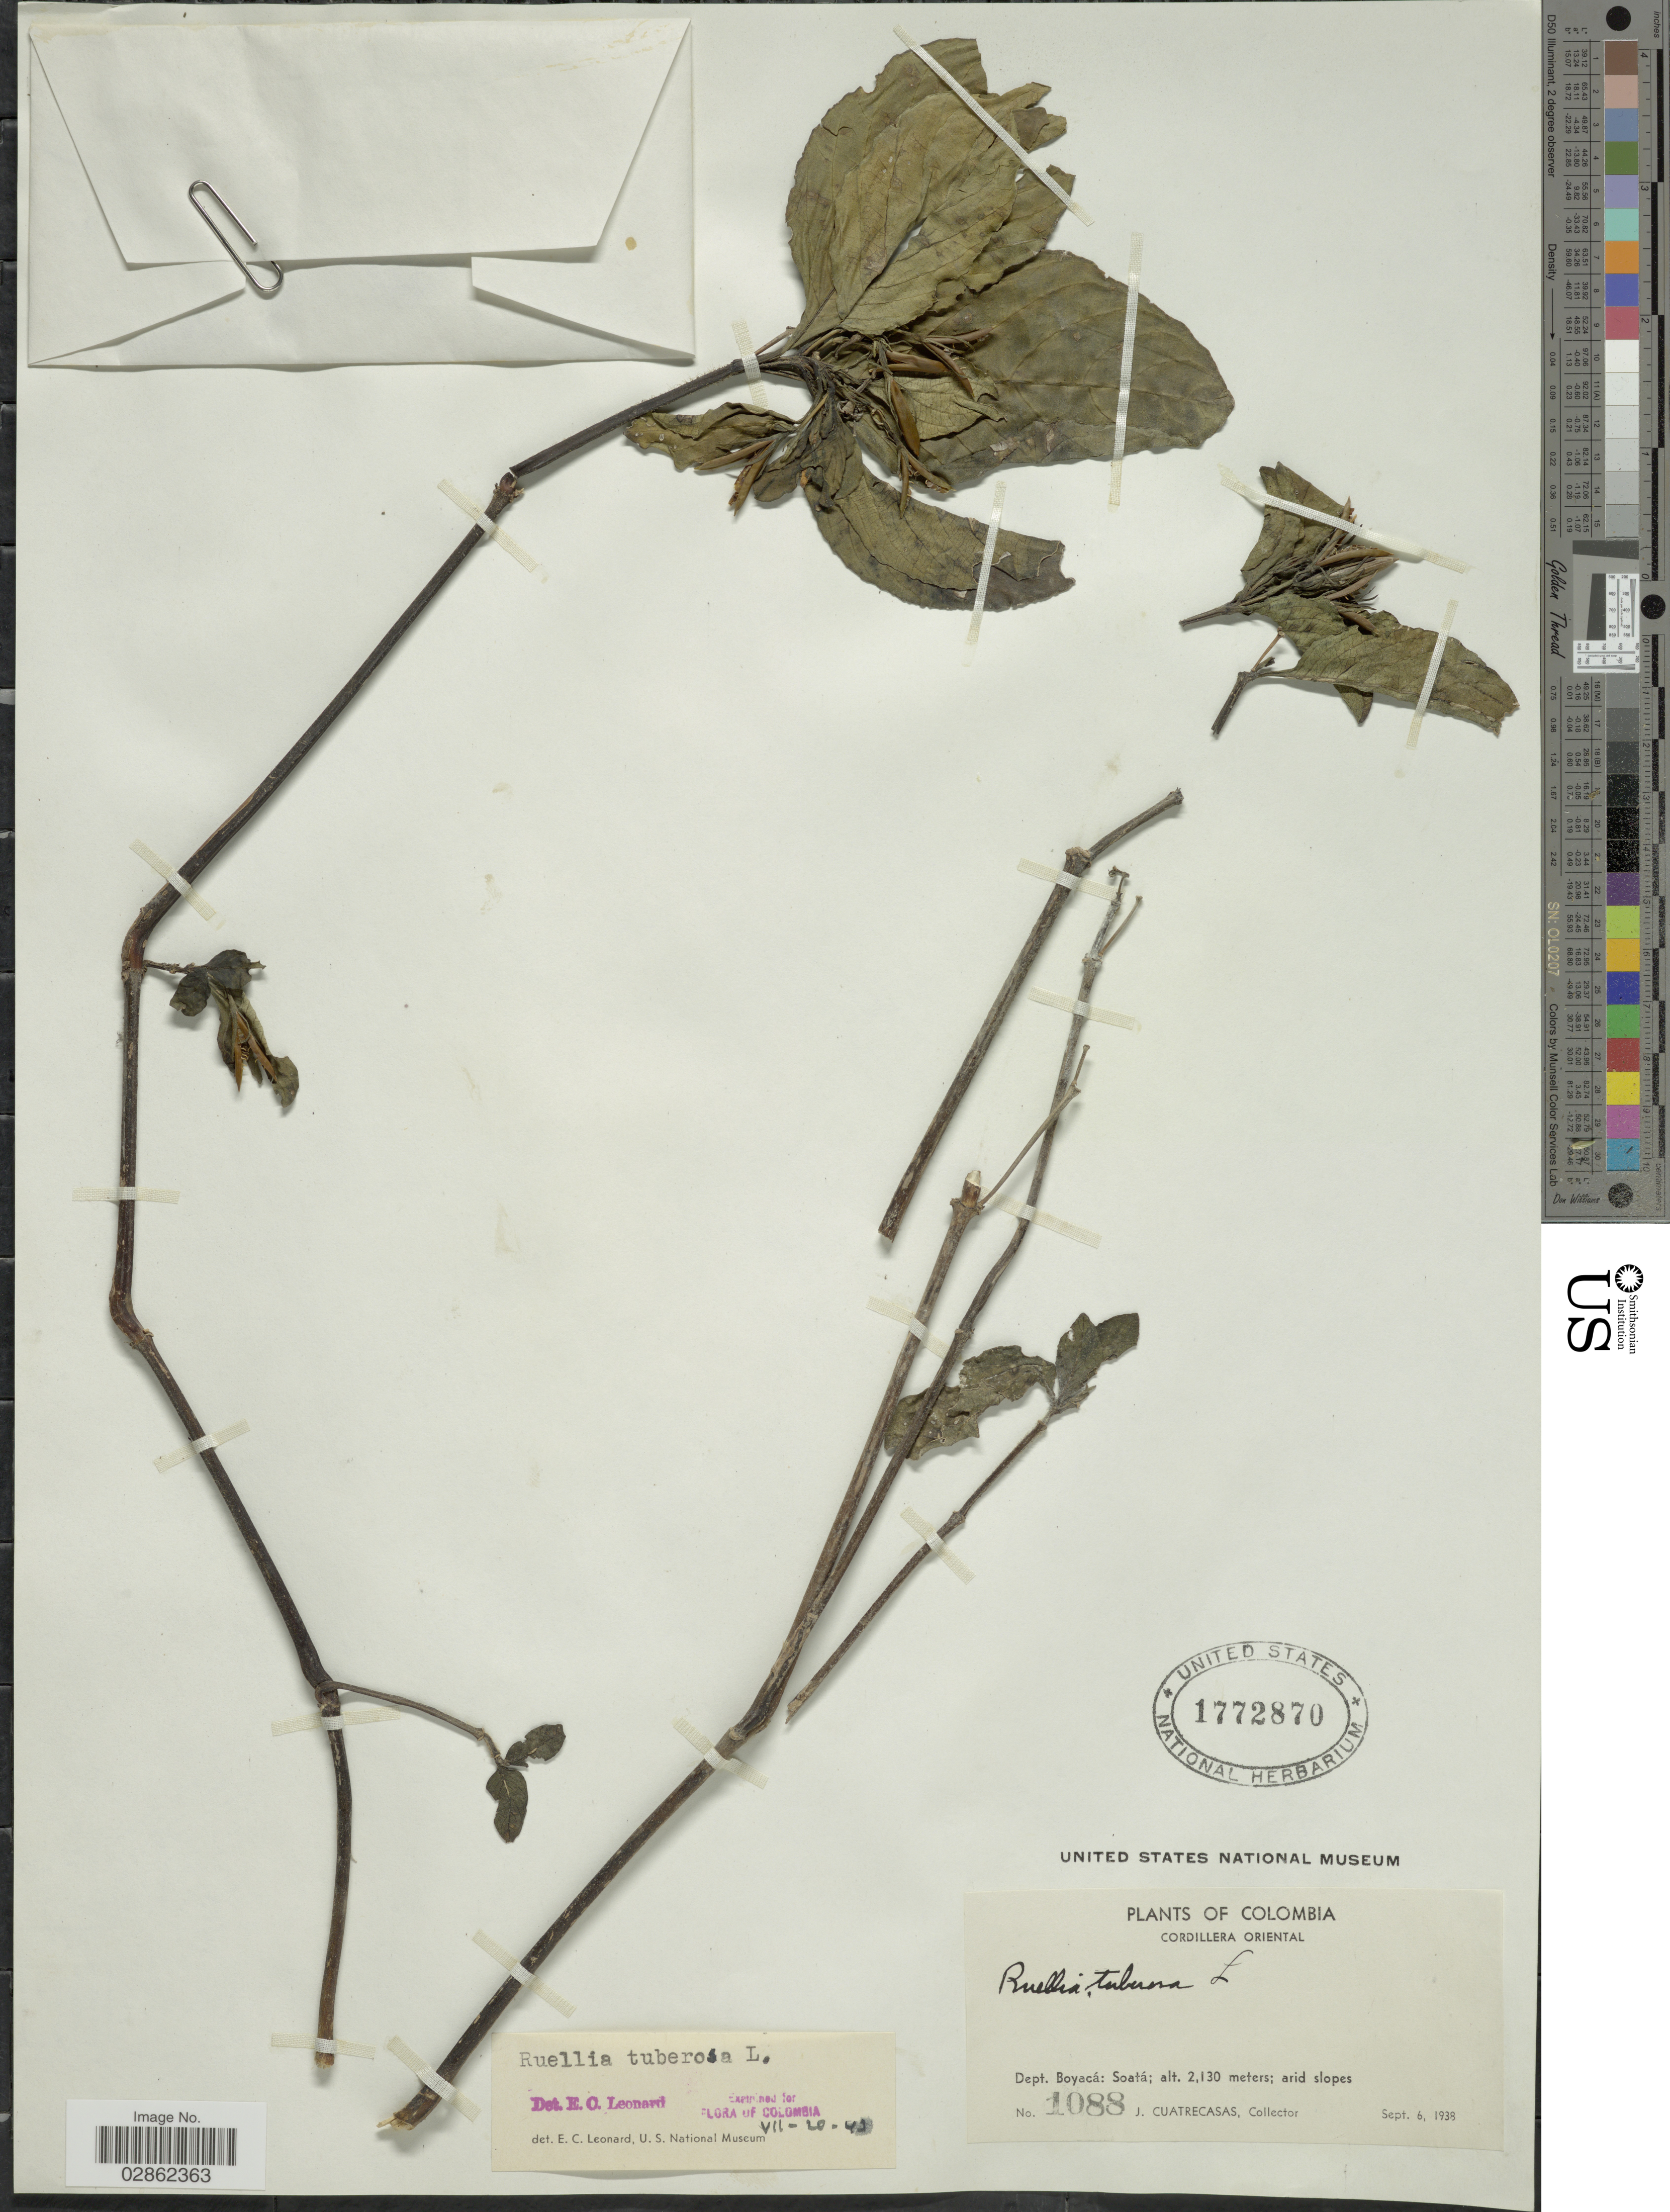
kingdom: Plantae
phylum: Tracheophyta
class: Magnoliopsida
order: Lamiales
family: Acanthaceae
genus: Ruellia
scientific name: Ruellia tuberosa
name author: L.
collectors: J. Cuatrecasas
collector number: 1088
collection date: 1938-09-06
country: Colombia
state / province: Boyacá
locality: Cordillera Oriental. Dept. Boyacá: Soatá.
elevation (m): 2130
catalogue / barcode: US 1772870